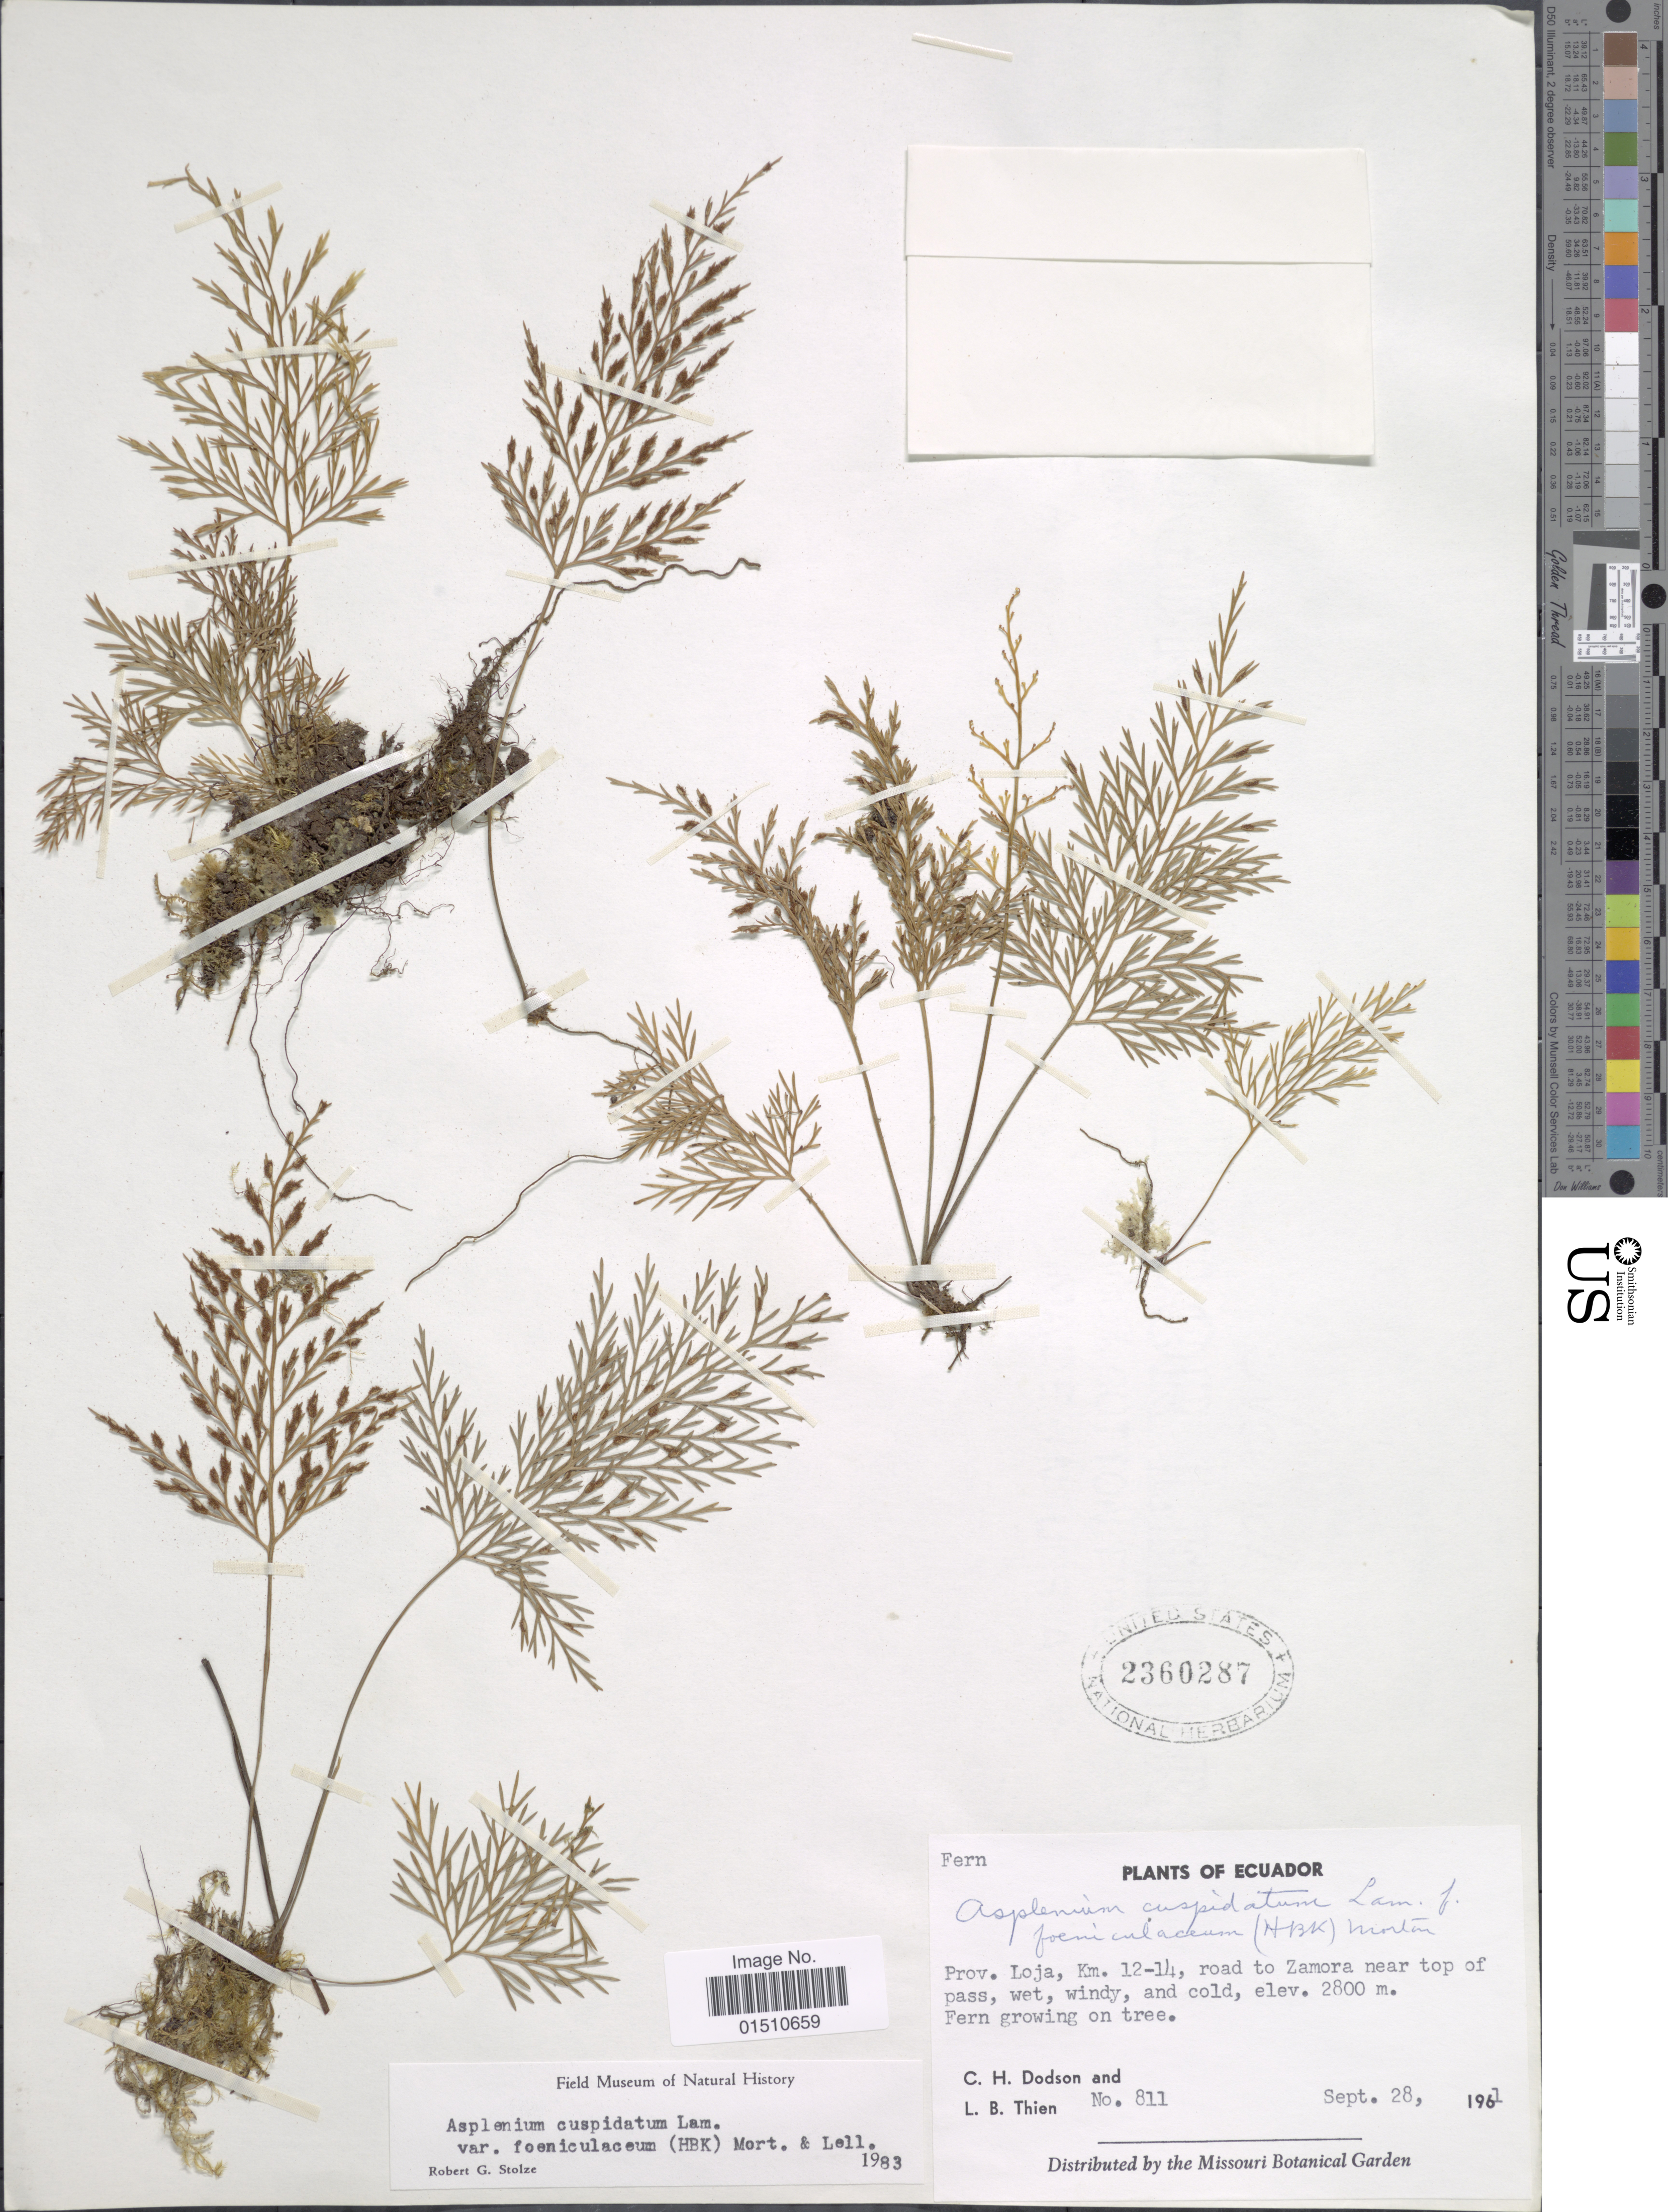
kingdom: Plantae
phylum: Tracheophyta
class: Polypodiopsida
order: Polypodiales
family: Aspleniaceae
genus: Asplenium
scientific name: Asplenium cuspidatum var. foeniculaceum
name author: (Kunth) C.V. Morton & Lellinger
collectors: C. H. Dodson & L. Thien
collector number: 811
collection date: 1961-09-28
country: Ecuador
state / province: Loja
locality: Ecuador, Km. 12-14, road to Zamora near top of pass, wet, windy and cold.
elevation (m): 2800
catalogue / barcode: US 2360287